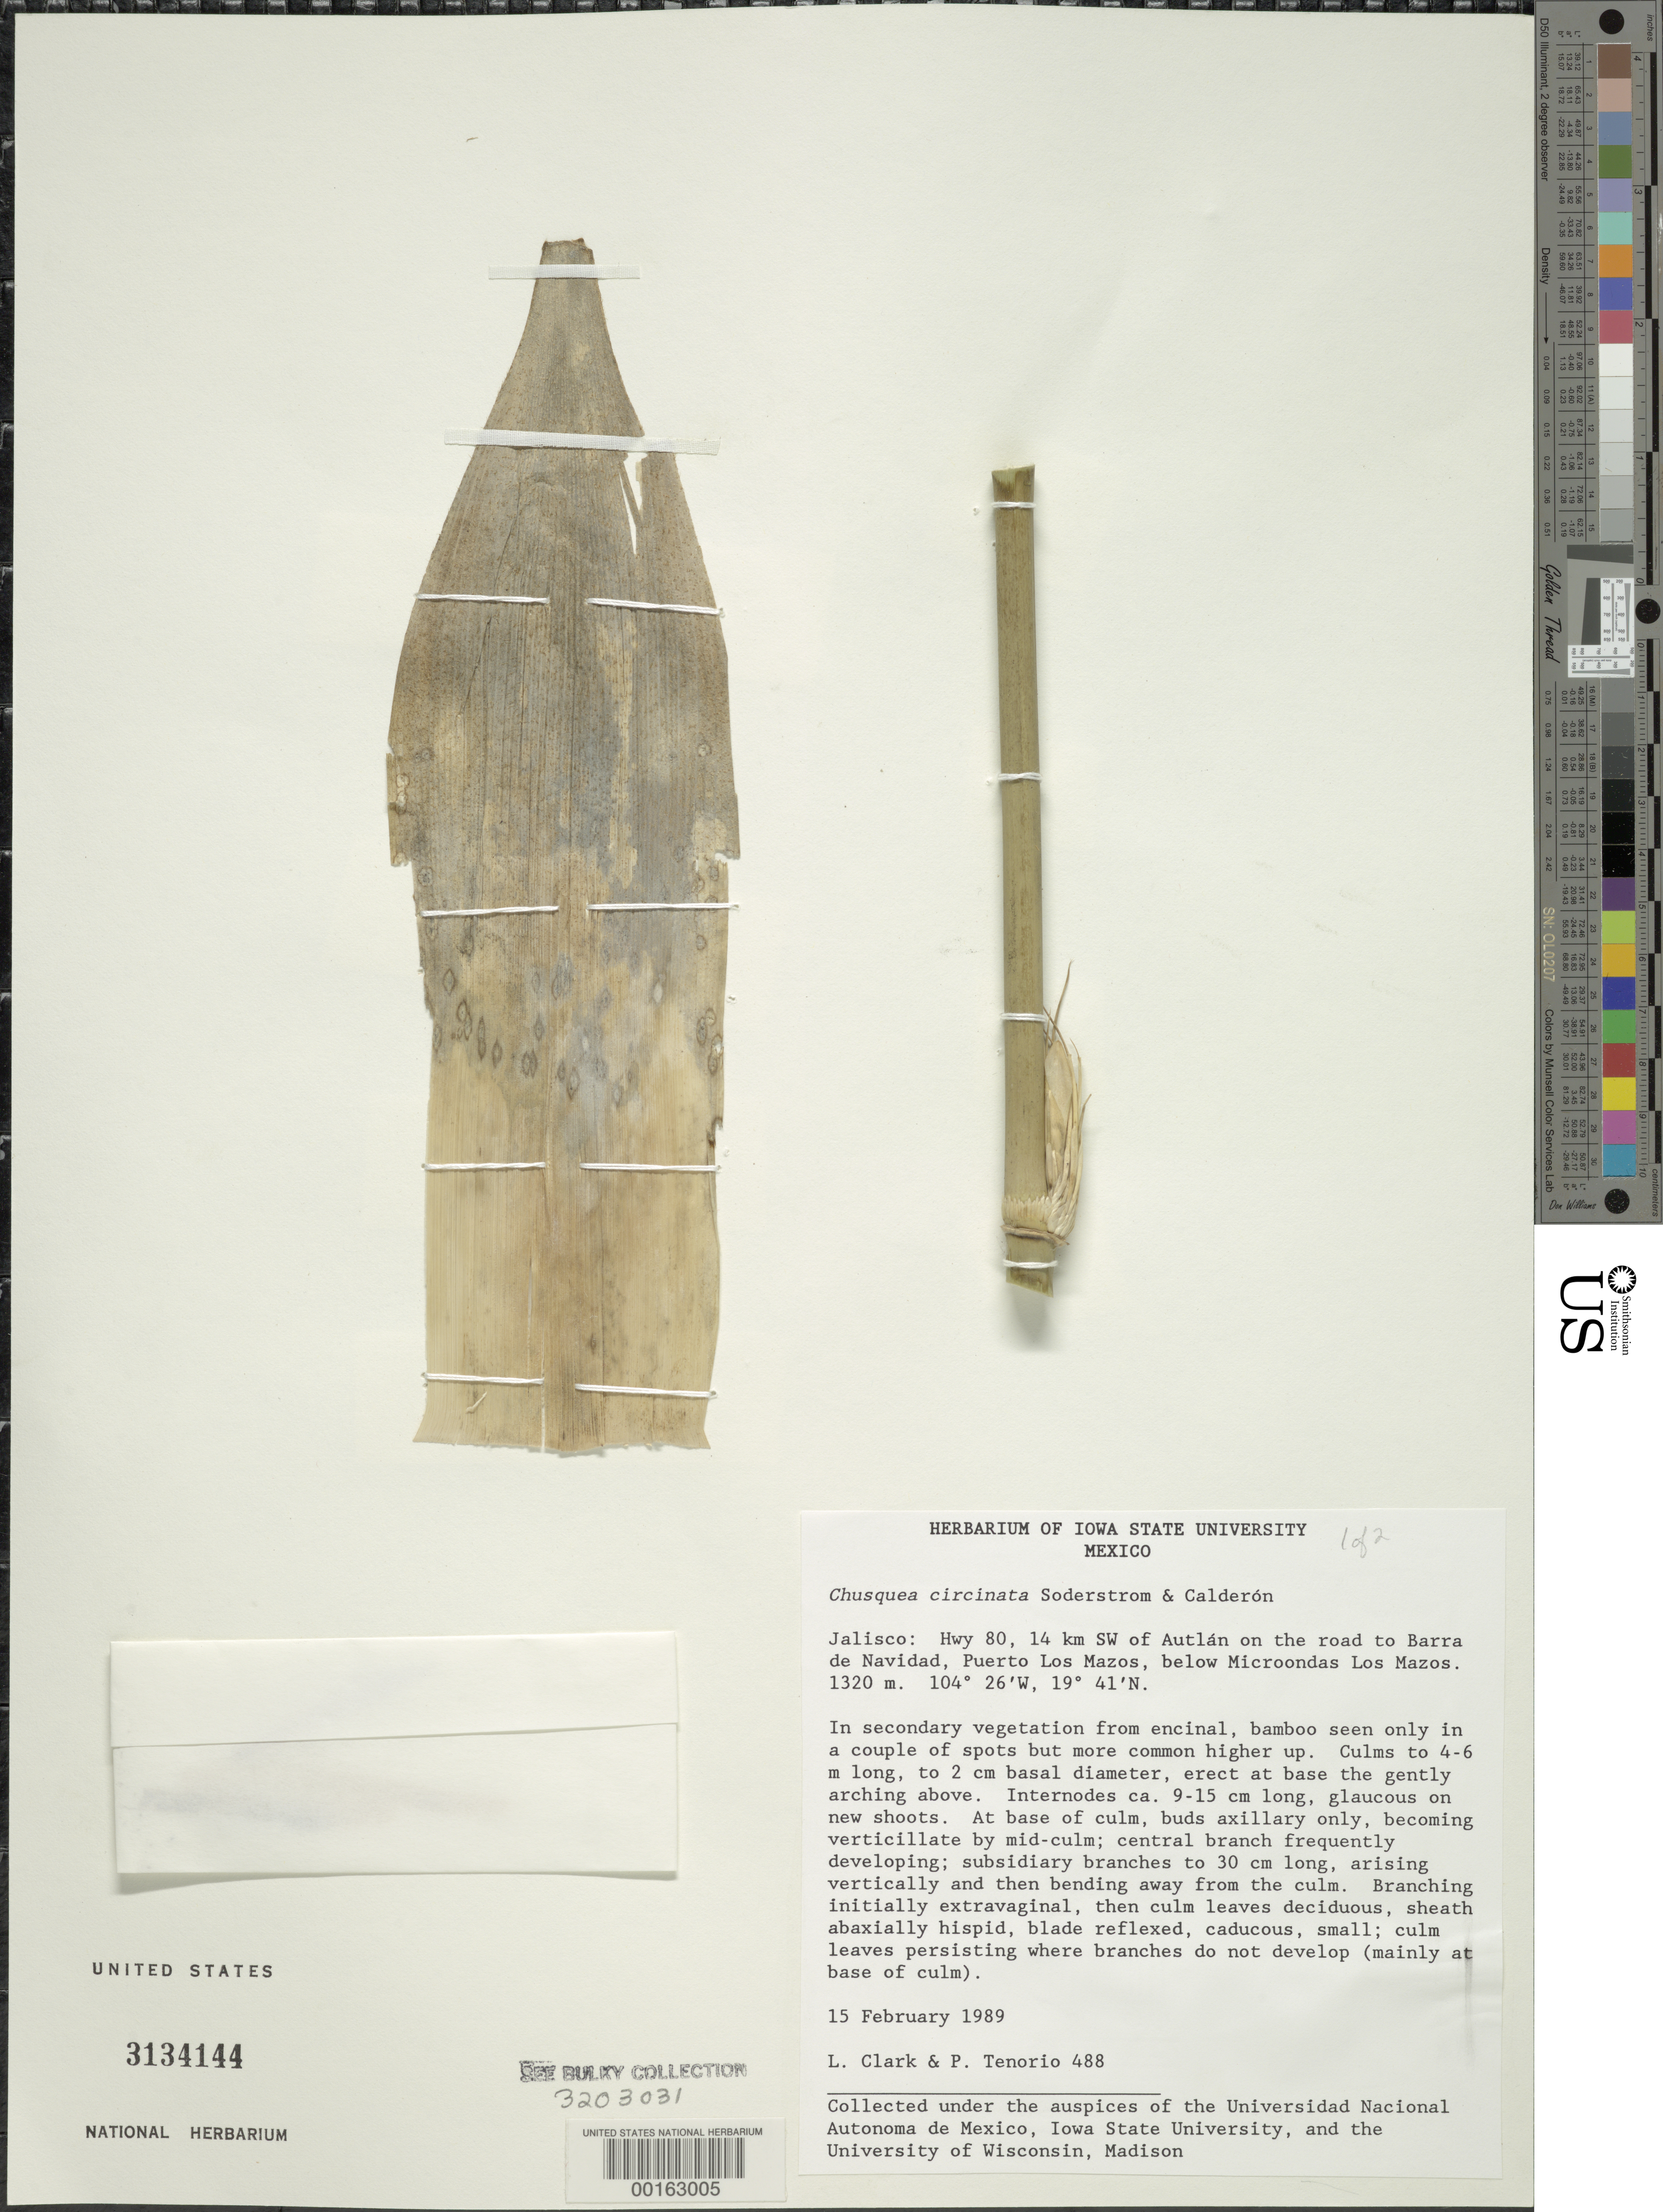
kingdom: Plantae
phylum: Tracheophyta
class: Liliopsida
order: Poales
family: Poaceae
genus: Chusquea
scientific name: Chusquea circinata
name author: Soderstr. & C. E. Calderón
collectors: L. G. Clark & P. Tenorio L.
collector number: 488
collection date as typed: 15 Feb 1989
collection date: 1989-02-15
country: Mexico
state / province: Jalisco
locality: Hwy 80, 14 km SW of Autlán on the road to Barra de Navidad, Puerto Los Mazos, below microondas Los Mazos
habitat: In secondary vegetation from encinal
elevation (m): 1320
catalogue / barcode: US 3134144